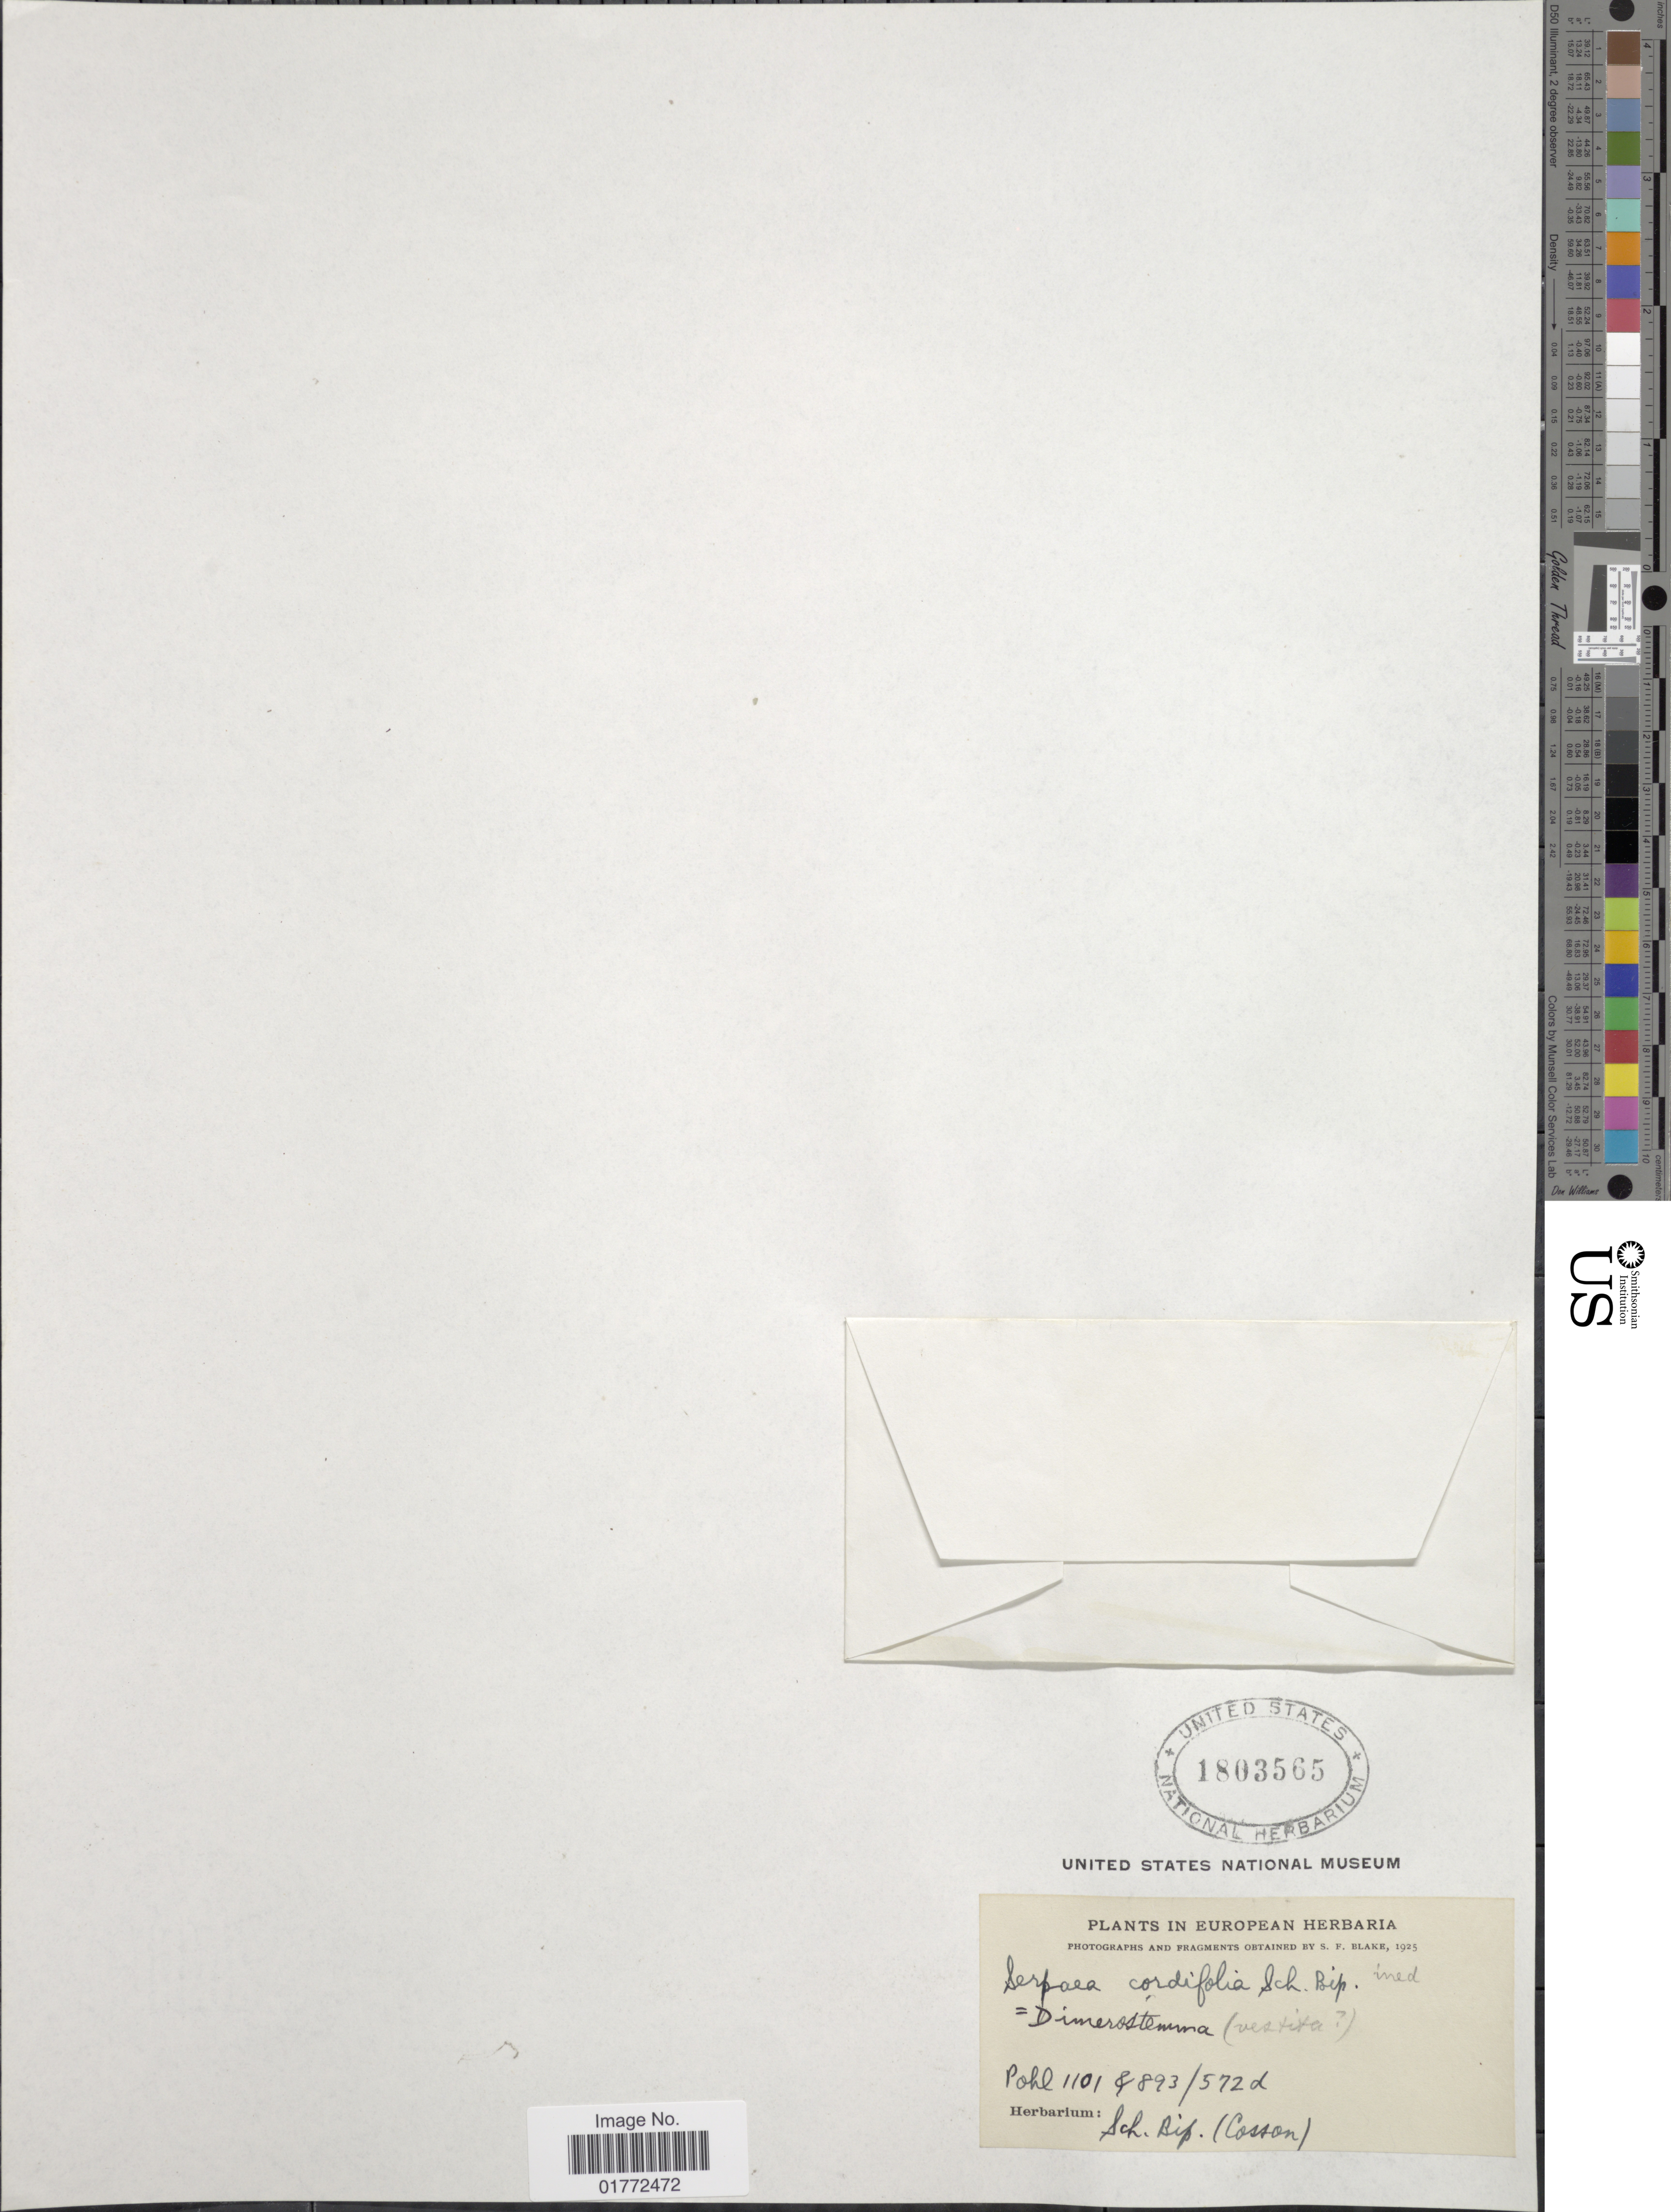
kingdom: Plantae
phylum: Tracheophyta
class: Magnoliopsida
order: Asterales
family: Asteraceae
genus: Dimerostemma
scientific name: Dimerostemma vestitum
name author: (Baker) S.F. Blake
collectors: -- Pohl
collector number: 1101/893/572d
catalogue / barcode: US 1803565